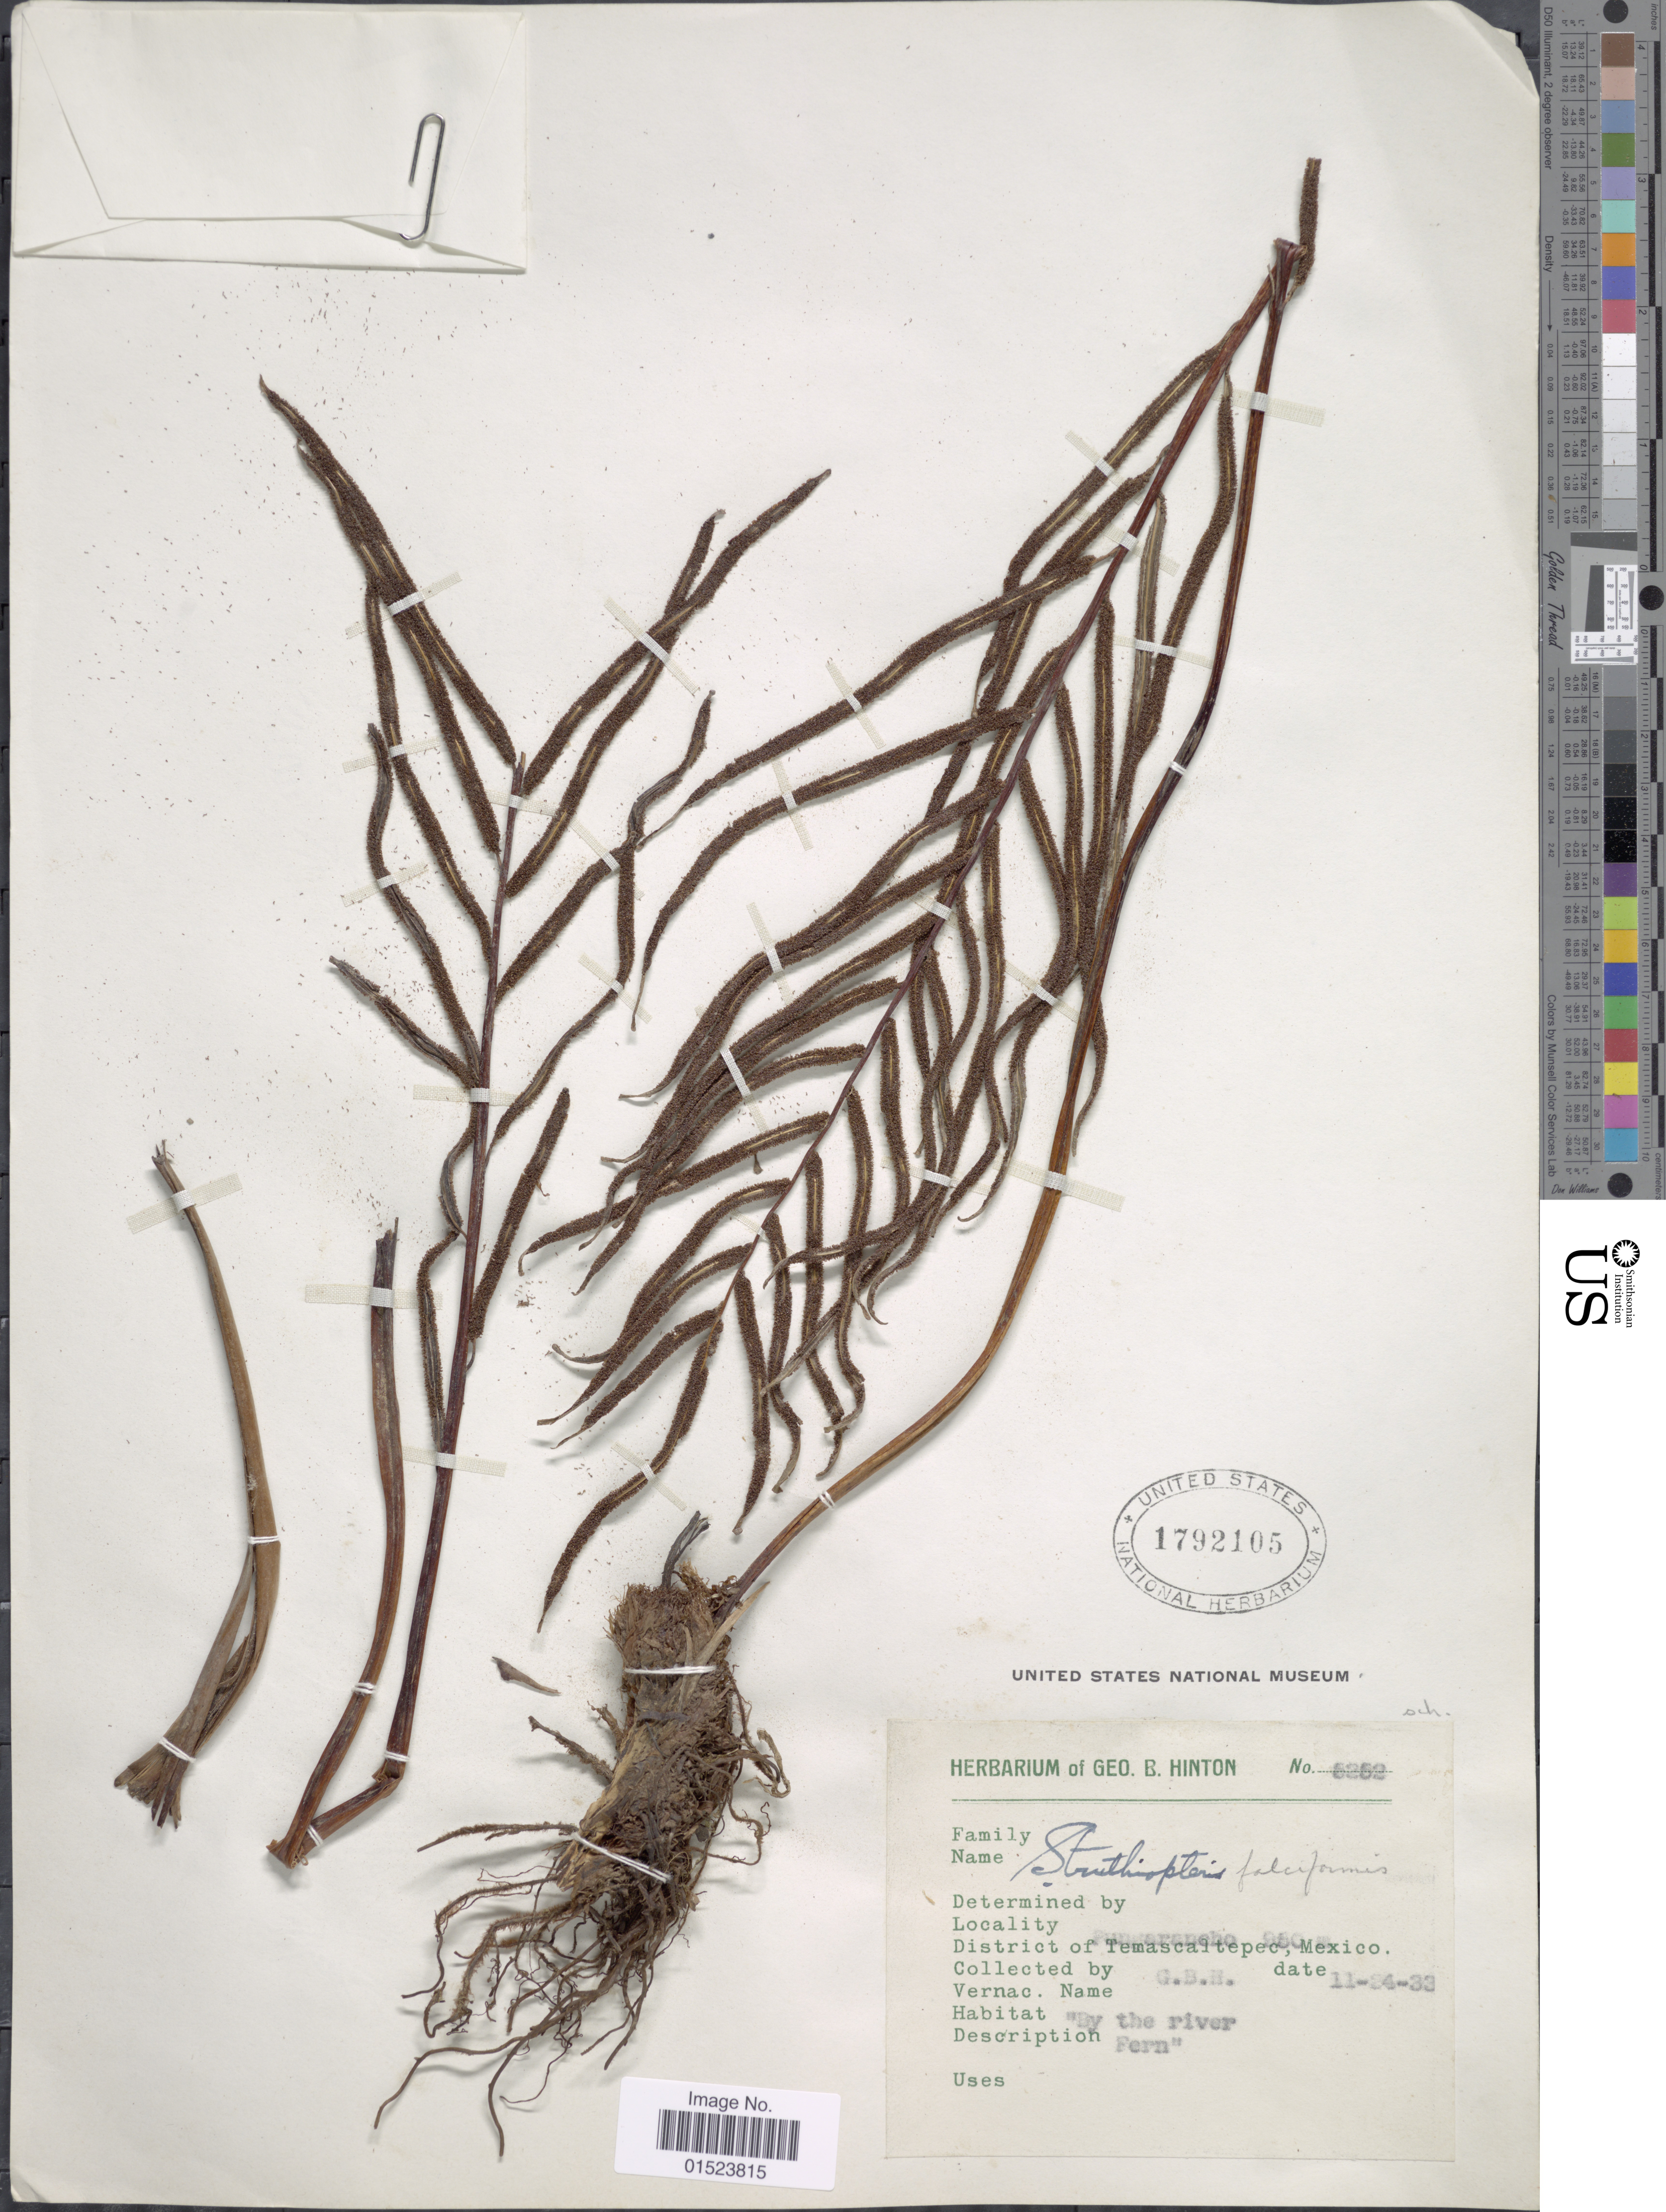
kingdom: Plantae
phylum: Tracheophyta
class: Polypodiopsida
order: Polypodiales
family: Blechnaceae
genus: Blechnum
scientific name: Blechnum falciforme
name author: (Liebm.) C. Chr.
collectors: G. B. Hinton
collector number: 5252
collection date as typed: Transcribed d/m/y: 24/11/33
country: Mexico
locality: District Temascaltepec, Pungarancho.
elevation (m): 850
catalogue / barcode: US 1792105